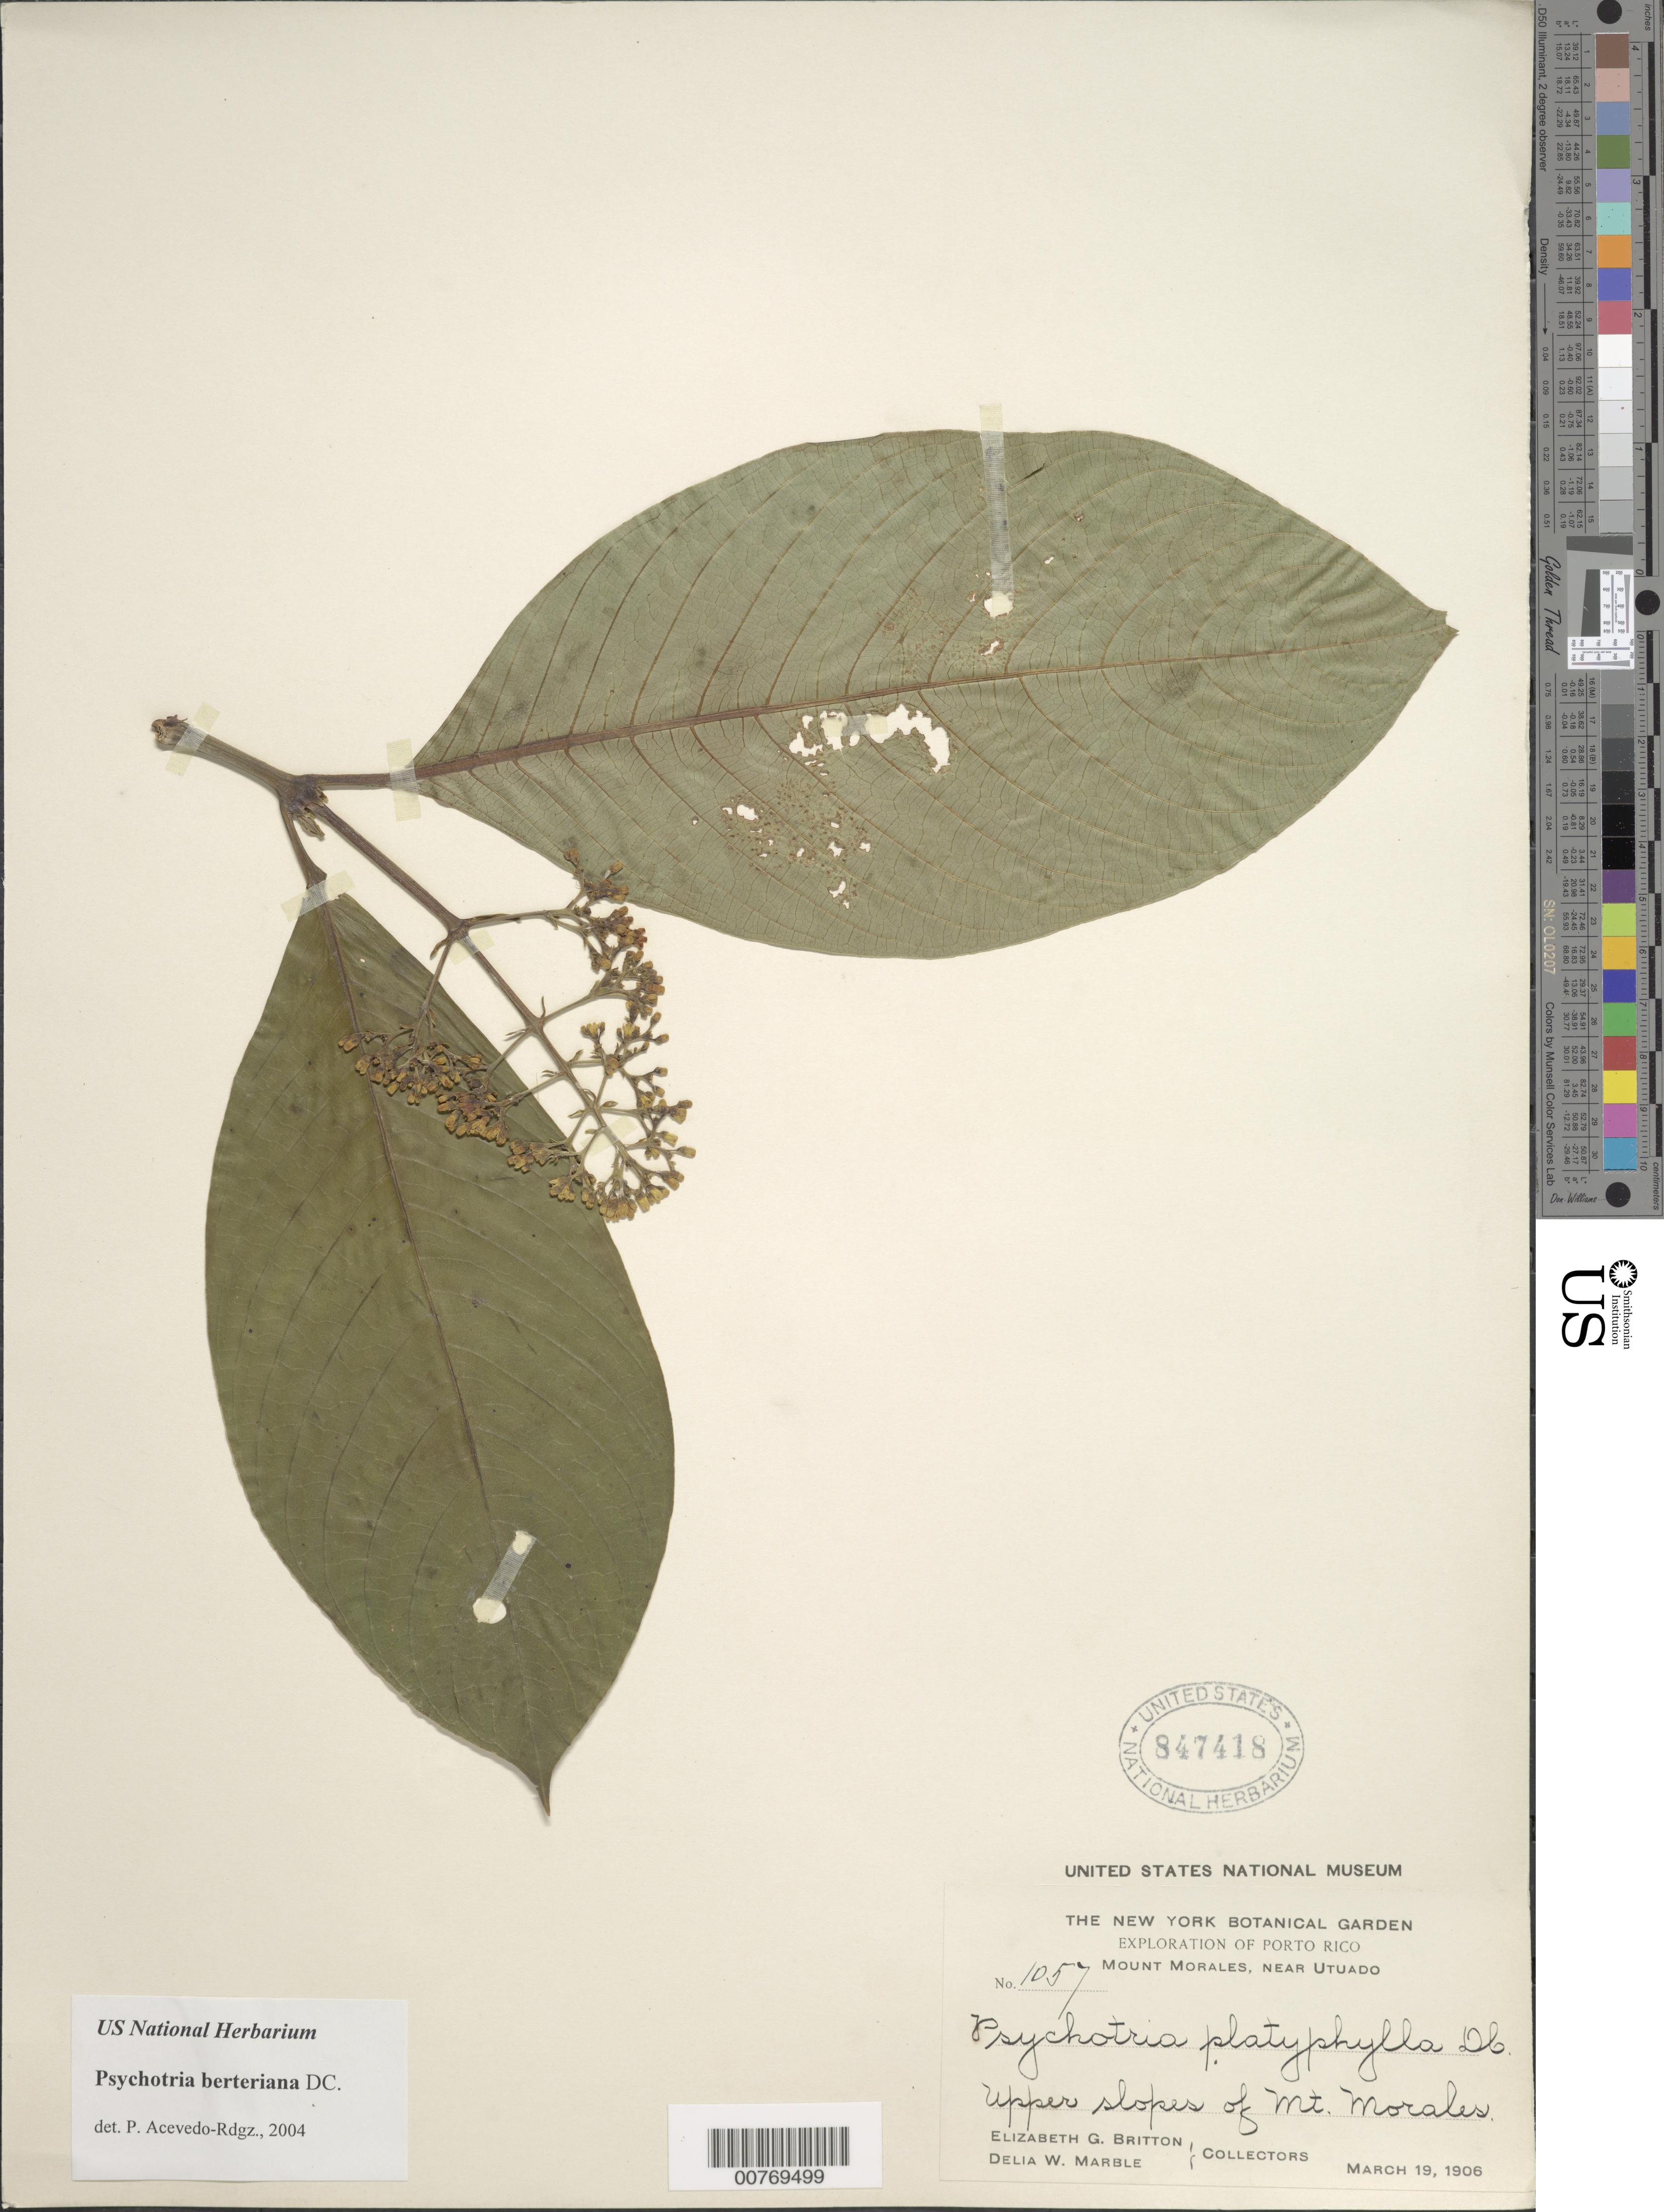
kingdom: Plantae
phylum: Tracheophyta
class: Magnoliopsida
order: Gentianales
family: Rubiaceae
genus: Psychotria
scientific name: Psychotria berteroana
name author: DC.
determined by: Acevedo-Rodríguez, P., (BOT), Smithsonian Institution - National Museum of Natural History (UNITED STATES)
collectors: E. G. Britton & D. W. Marble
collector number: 1057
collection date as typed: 19 Mar 1906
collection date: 1906-03-19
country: Puerto Rico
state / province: Utuado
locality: Mount Morales, Utuado. Upper slopes of Mt. Morales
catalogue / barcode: US 847418